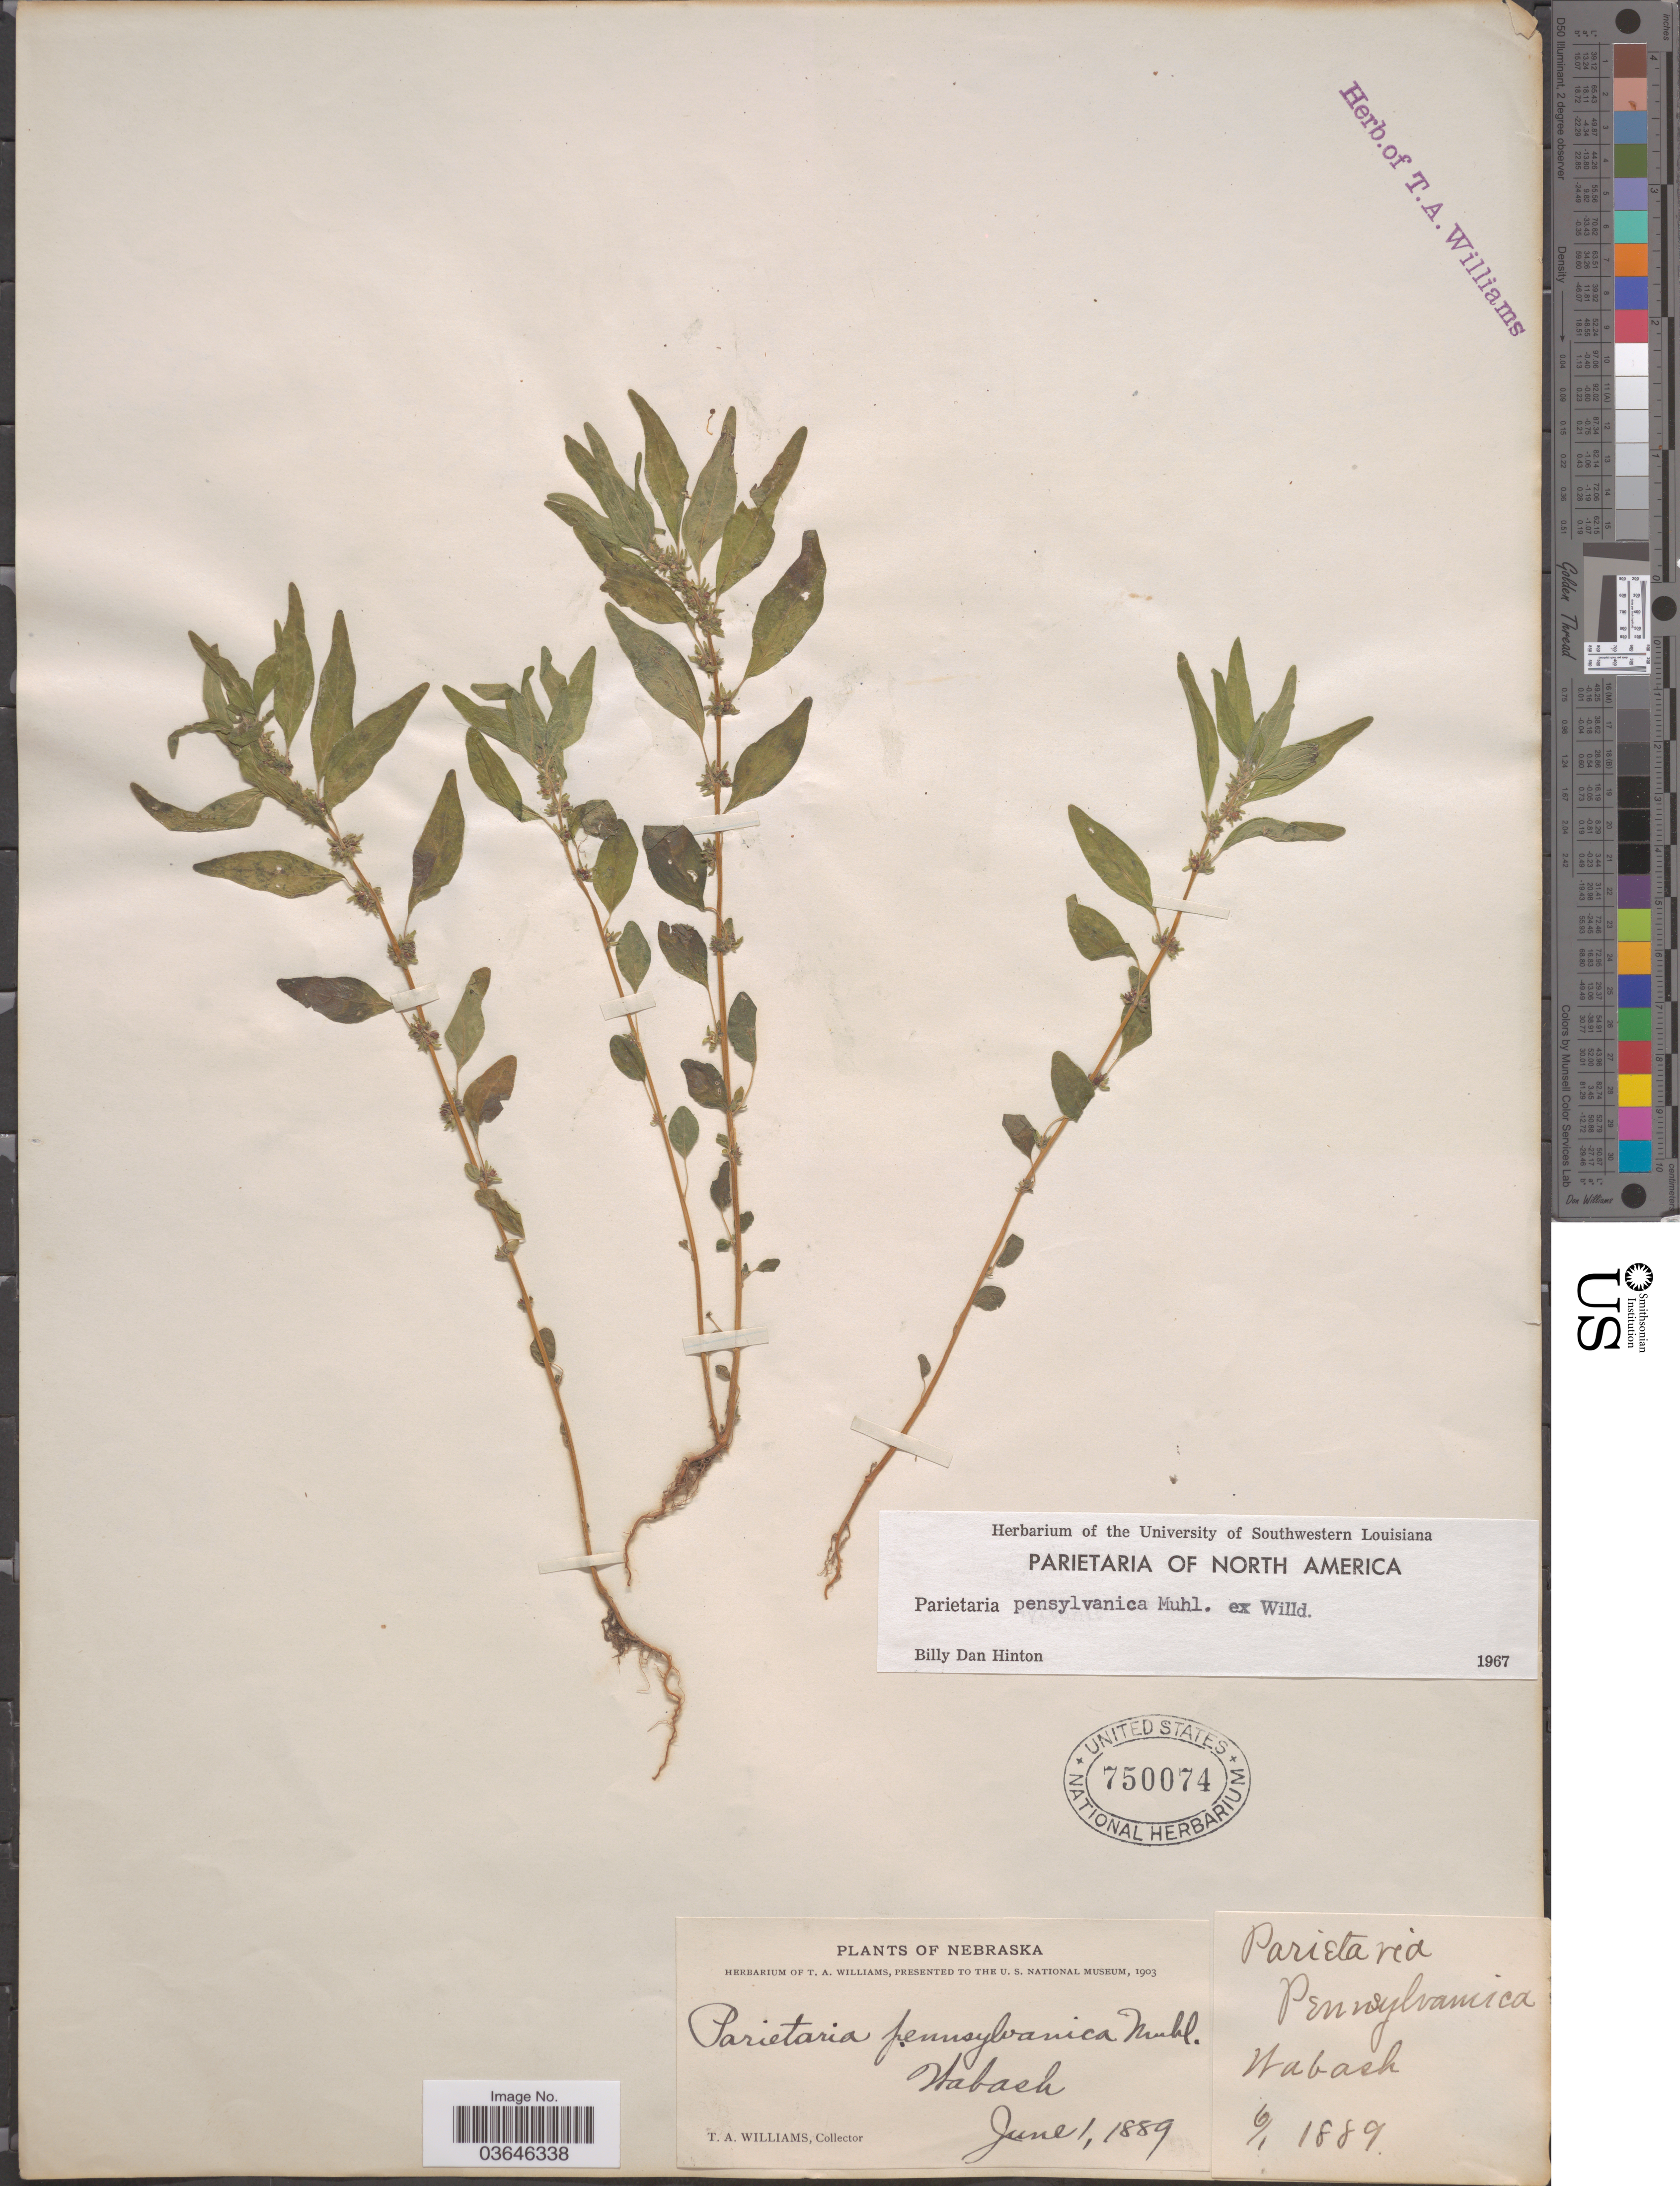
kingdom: Plantae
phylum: Tracheophyta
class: Magnoliopsida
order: Rosales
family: Urticaceae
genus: Parietaria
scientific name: Parietaria pensylvanica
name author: Muhl. ex Willd.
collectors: T. Williams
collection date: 1889-06-01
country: United States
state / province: Nebraska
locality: Wabask.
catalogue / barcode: US 750074